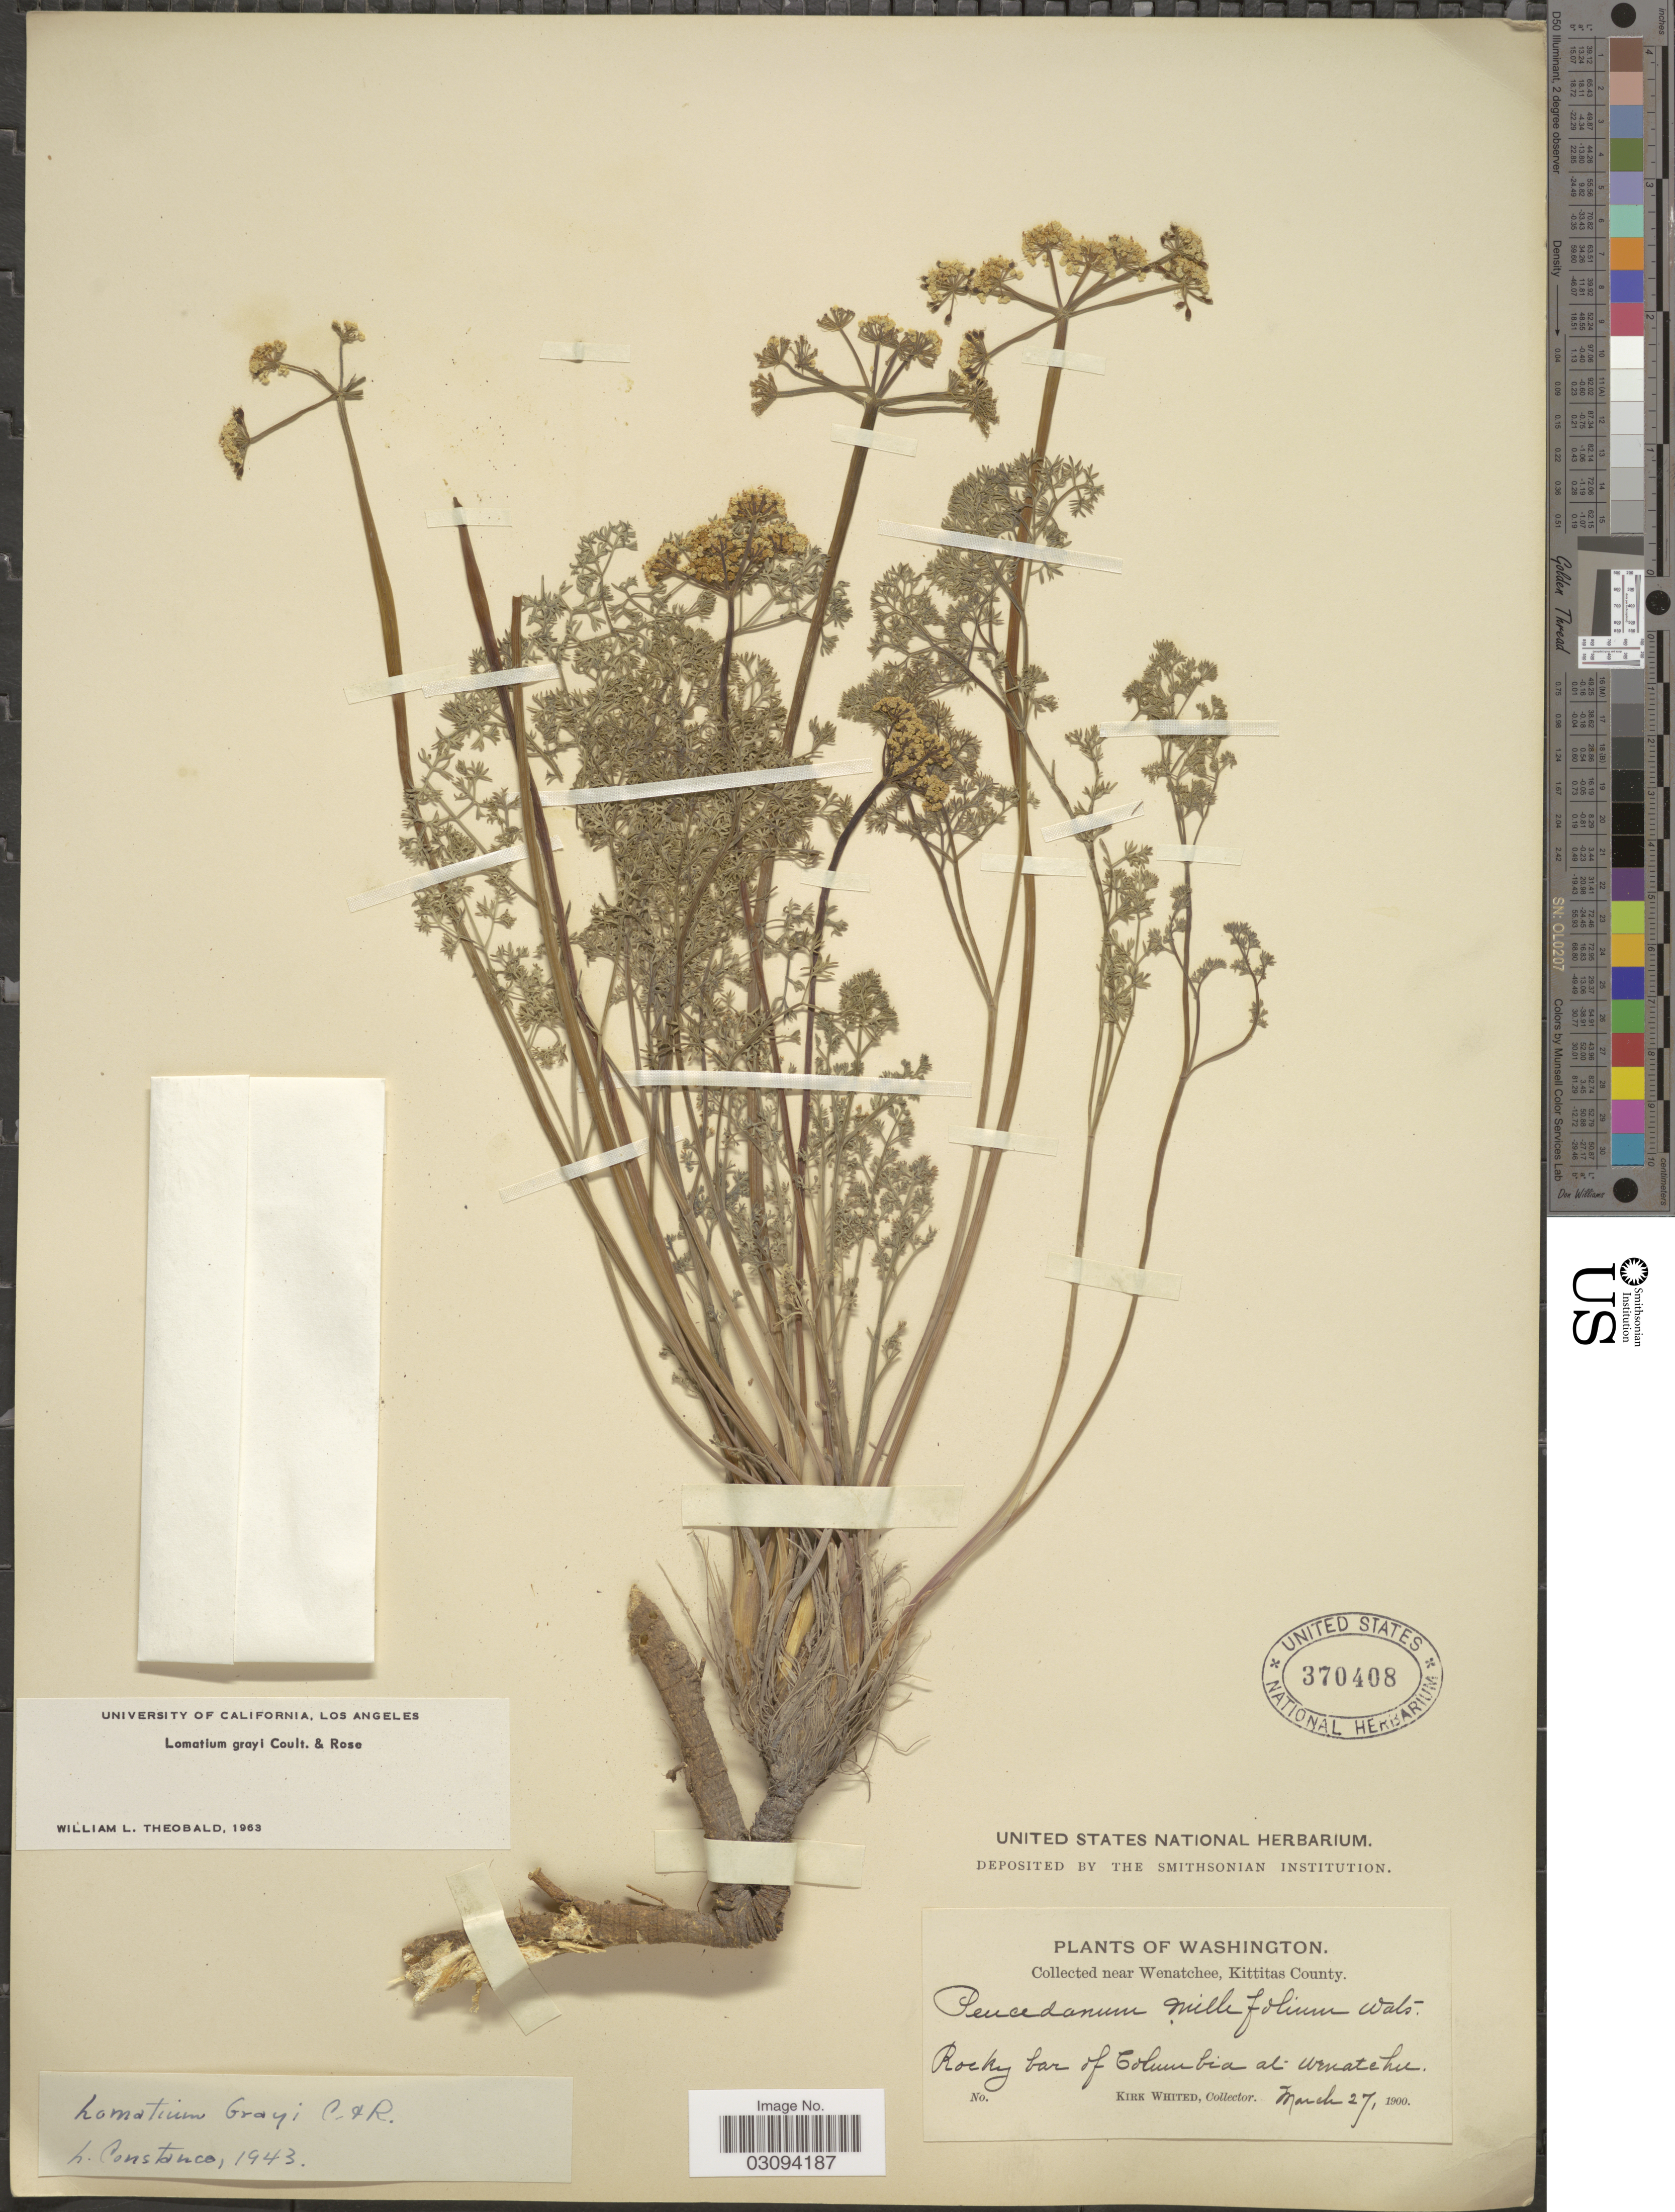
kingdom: Plantae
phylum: Tracheophyta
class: Magnoliopsida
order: Apiales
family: Apiaceae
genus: Lomatium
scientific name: Lomatium grayi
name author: (J.M. Coult. & Rose) J.M. Coult. & Rose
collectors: K. Whited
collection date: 1900-03-27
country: United States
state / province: Washington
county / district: Kittitas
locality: Near Wenatchee, Kittitas County. Rocky bar of Columbia at Wenatchee.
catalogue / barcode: US 370408